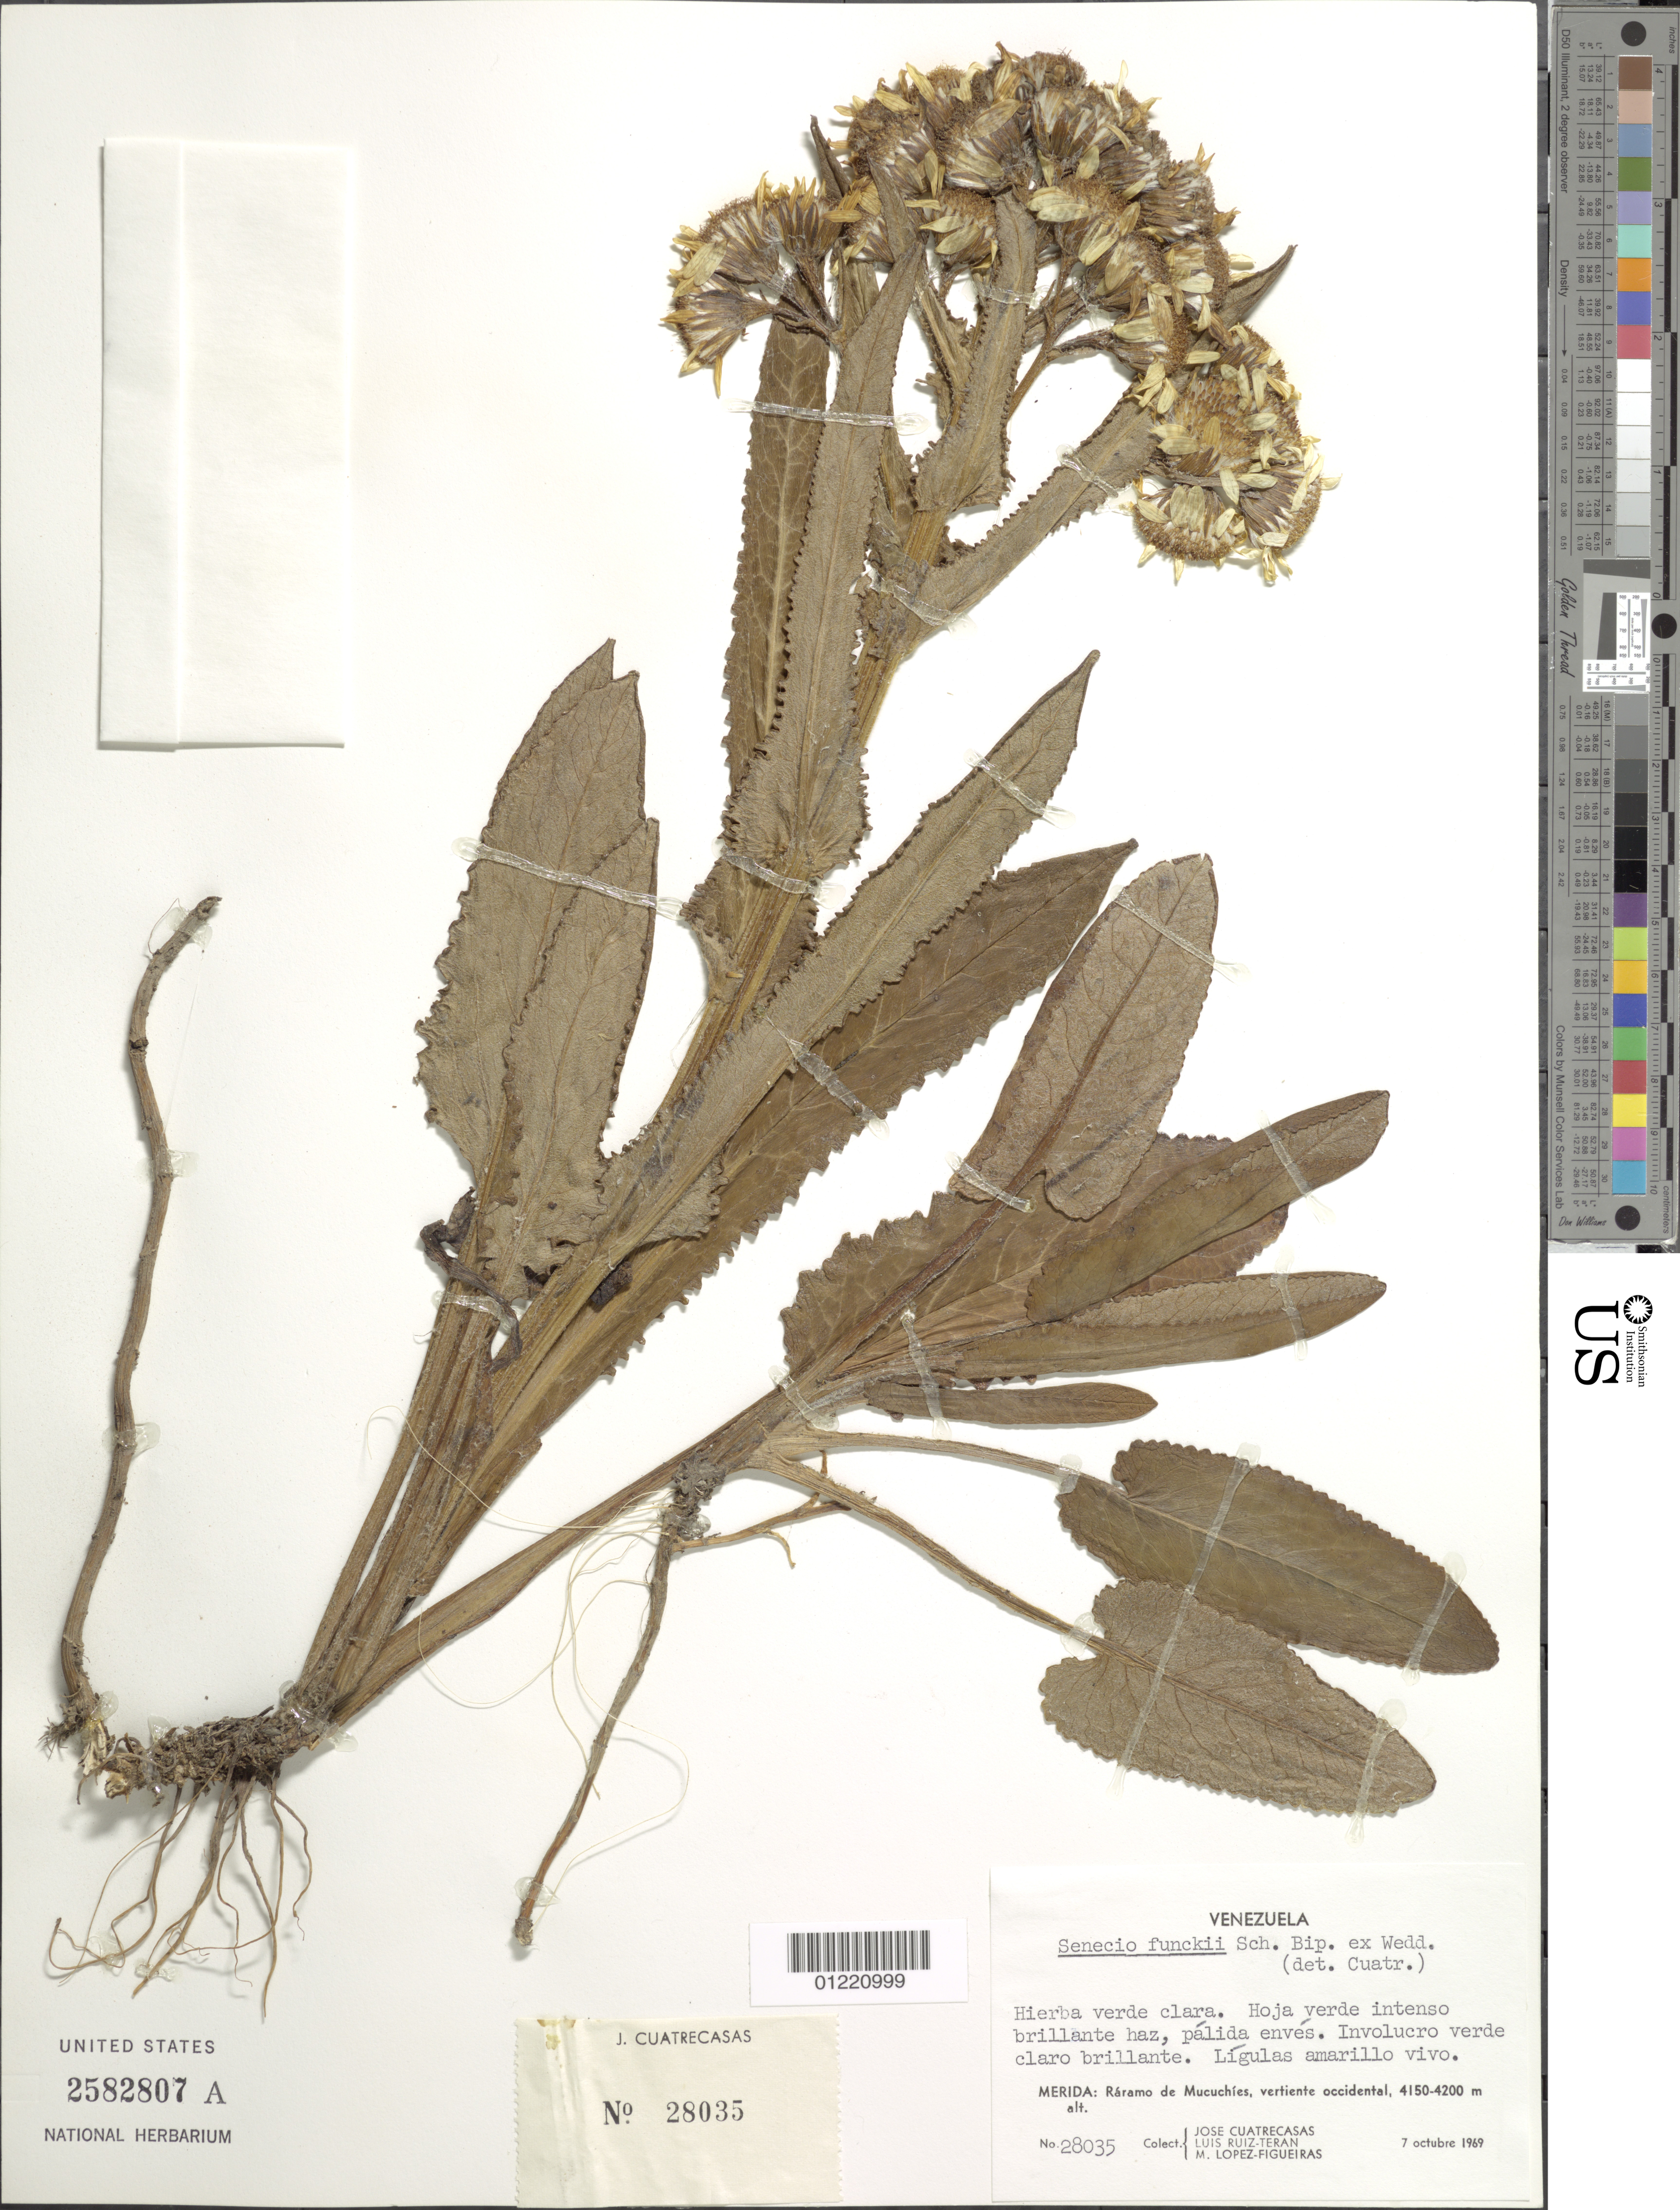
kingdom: Plantae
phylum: Tracheophyta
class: Magnoliopsida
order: Asterales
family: Asteraceae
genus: Senecio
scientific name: Senecio funckii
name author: (Sch. Bip. ex Wedd.) Cuatrec.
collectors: J. Cuatrecasas, L. E. Ruíz-Terán & M. López Figueiras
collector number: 28035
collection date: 1969-10-07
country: Venezuela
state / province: Mérida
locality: Raramo de Mucuchies, vertiente occidental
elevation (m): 4150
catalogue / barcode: US 2582807